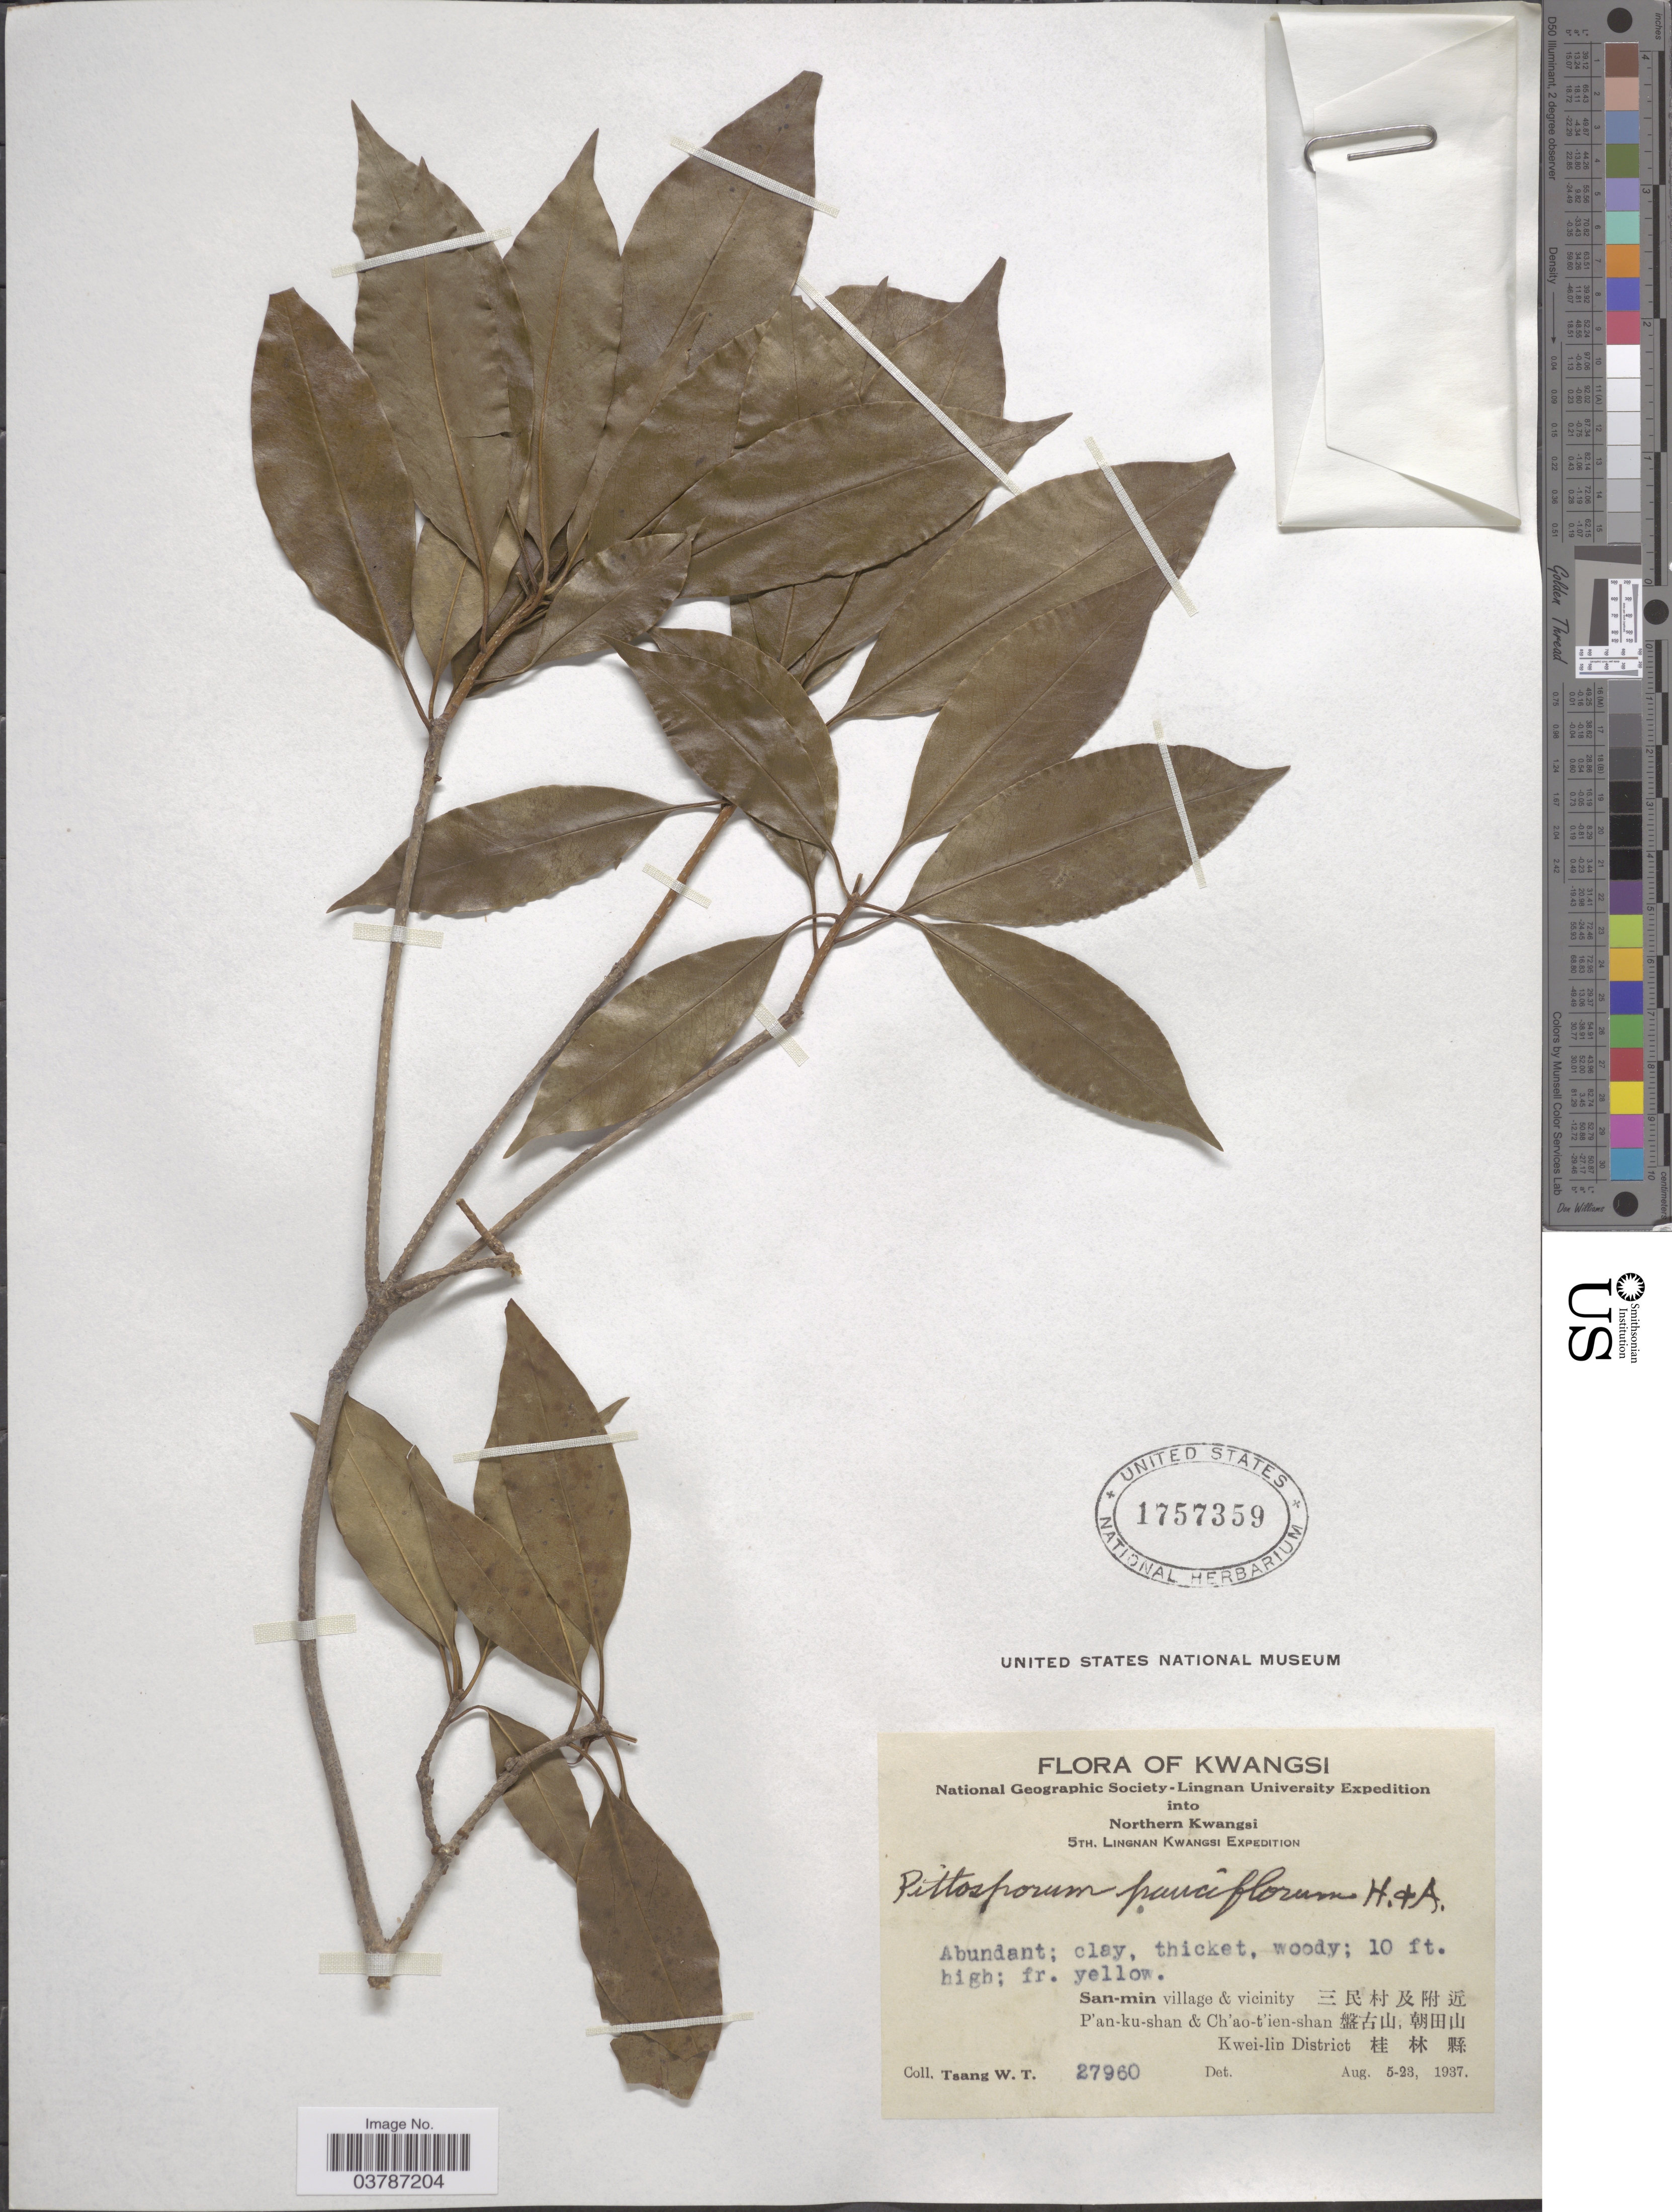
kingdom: Plantae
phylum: Tracheophyta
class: Magnoliopsida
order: Apiales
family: Pittosporaceae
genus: Pittosporum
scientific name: Pittosporum pauciflorum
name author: Hook. & Arn.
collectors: W. T. Tsang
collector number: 27960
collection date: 1937-08-05/1937-08-23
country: China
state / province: Guangxi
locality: Kwangsi. Northern Kwangsi. San-min village & vicinity X. P'an-ku-shan & Ch'ao-t'ien-shan X. Kwei-lin District X.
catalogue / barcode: US 1757359